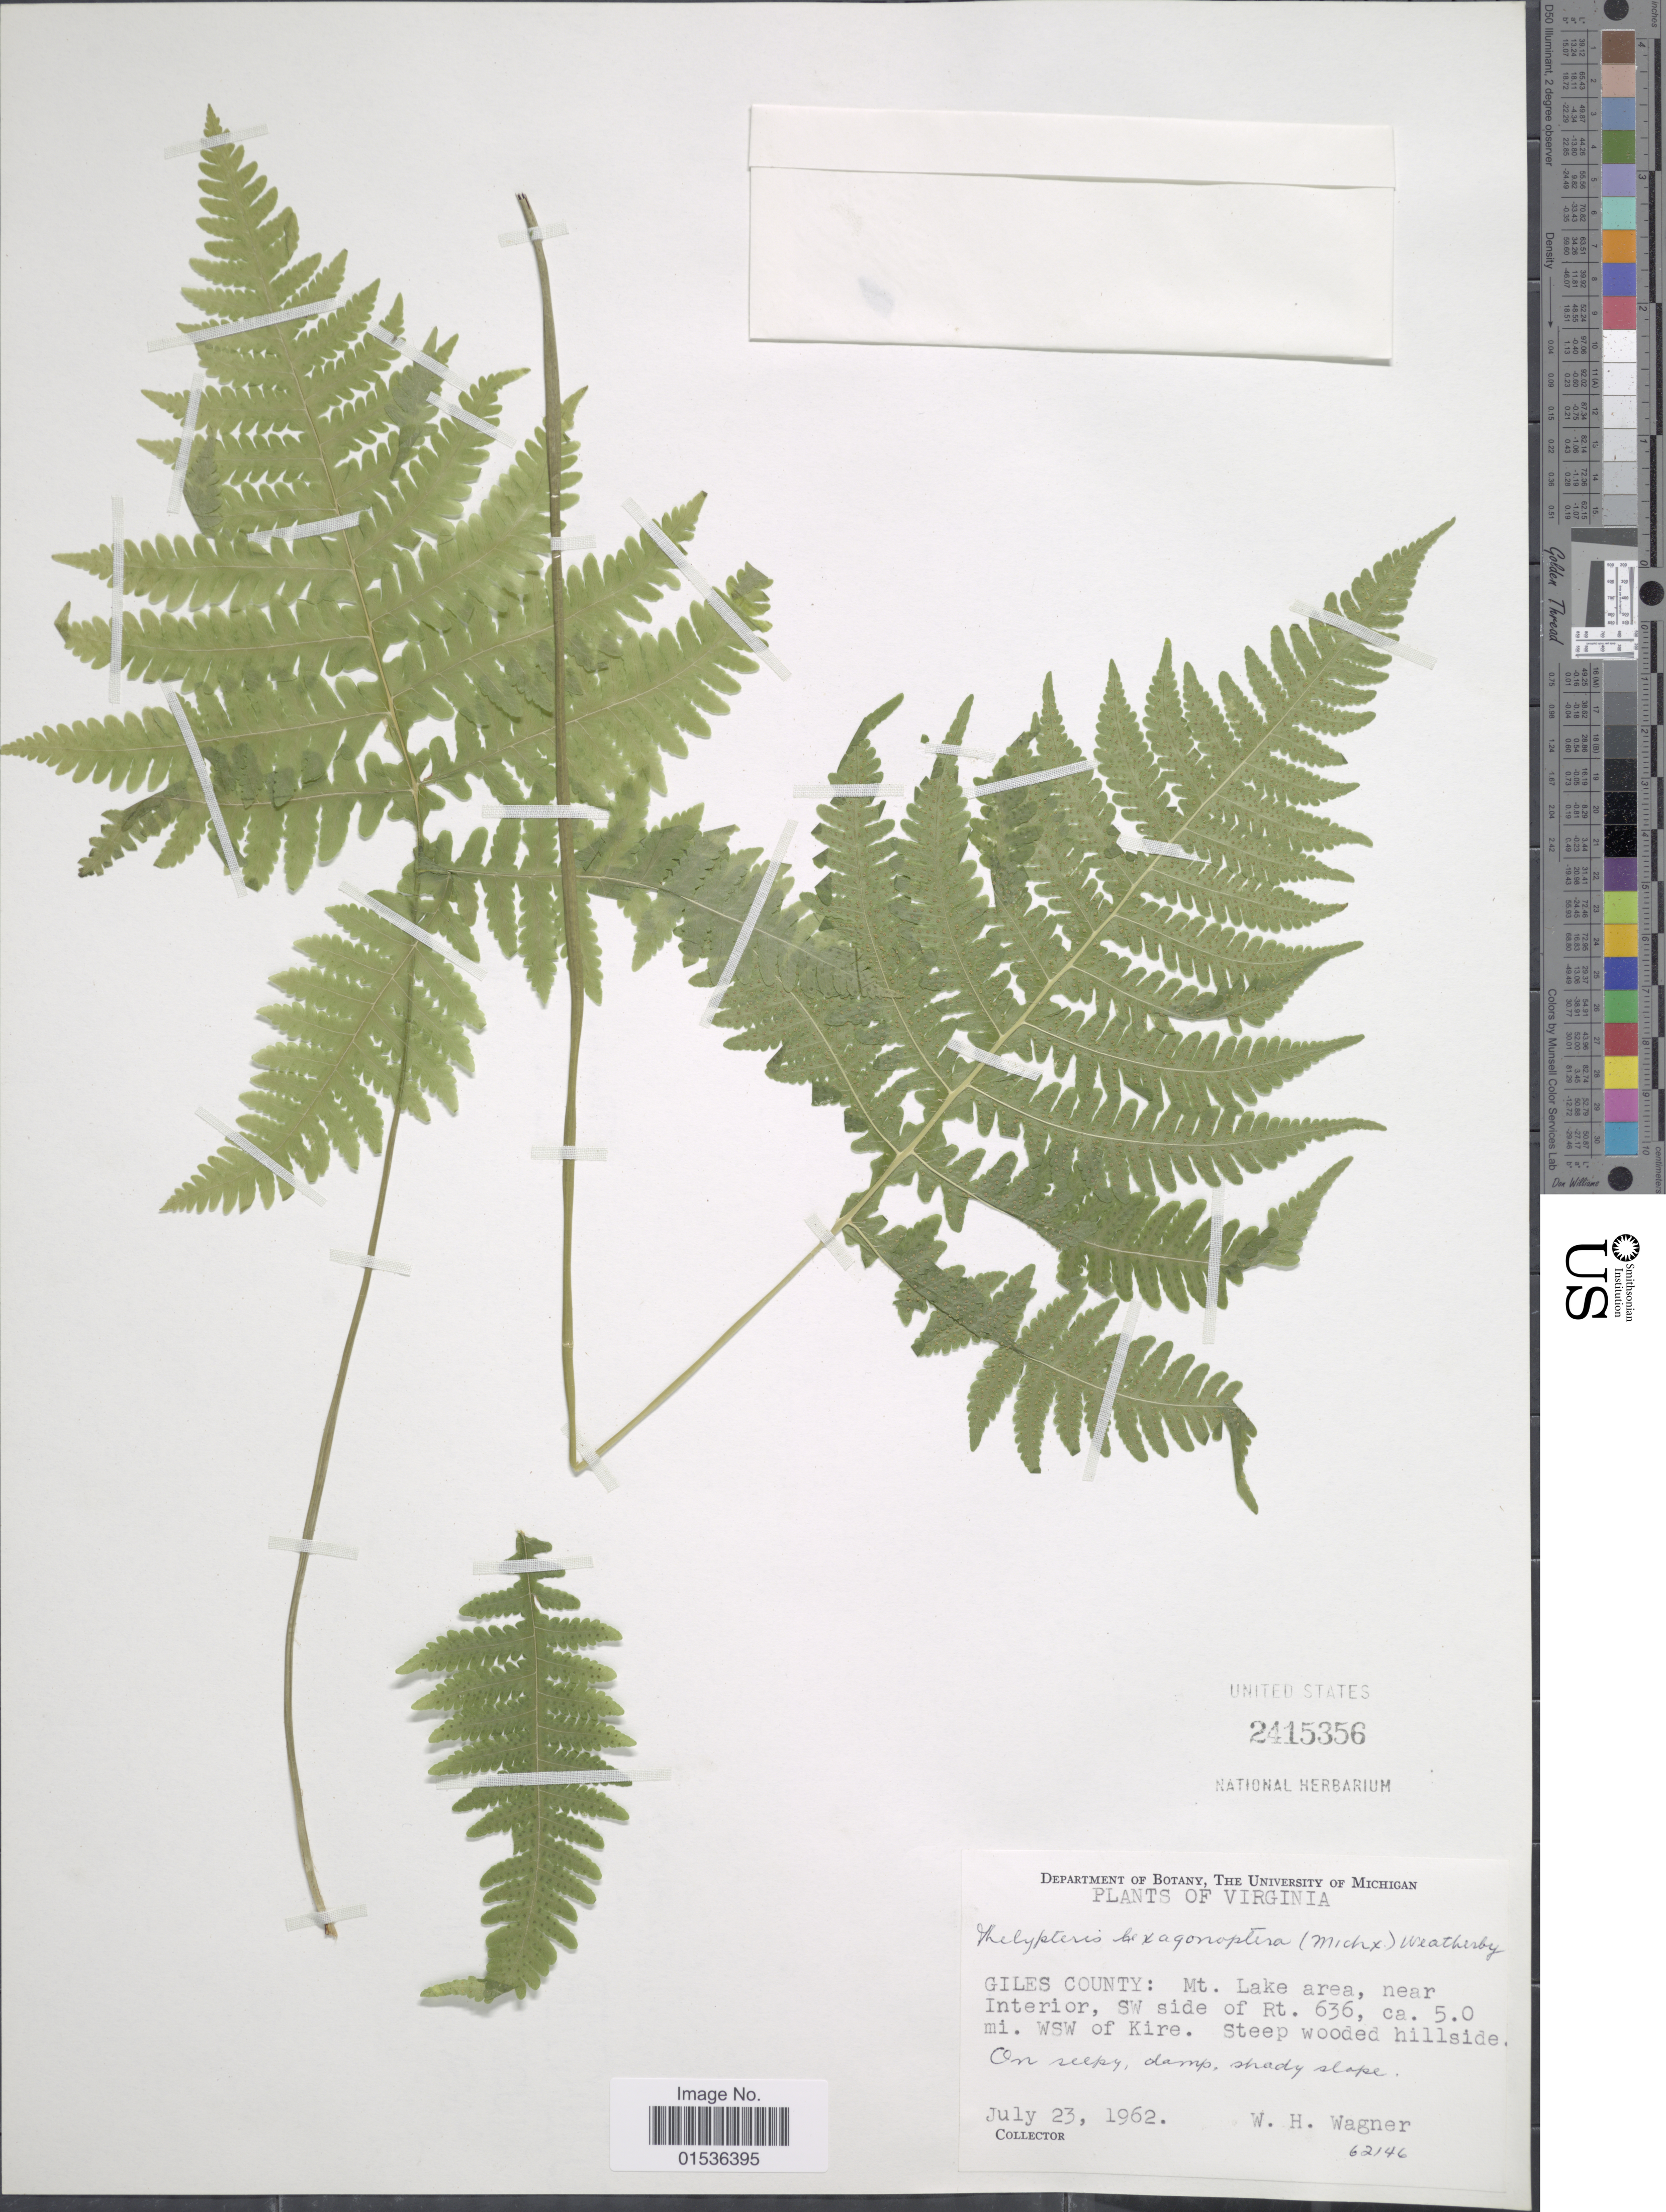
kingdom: Plantae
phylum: Tracheophyta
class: Polypodiopsida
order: Polypodiales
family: Thelypteridaceae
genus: Phegopteris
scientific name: Phegopteris hexagonoptera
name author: (Michx.) Fée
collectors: W. H. Wagner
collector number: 62146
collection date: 1962-07-23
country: United States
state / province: Virginia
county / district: Giles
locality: Mt. Lake area, near Interior, SW side of Rt. 636, ca. 5.0 mi. WSW of Kire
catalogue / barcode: US 2415356